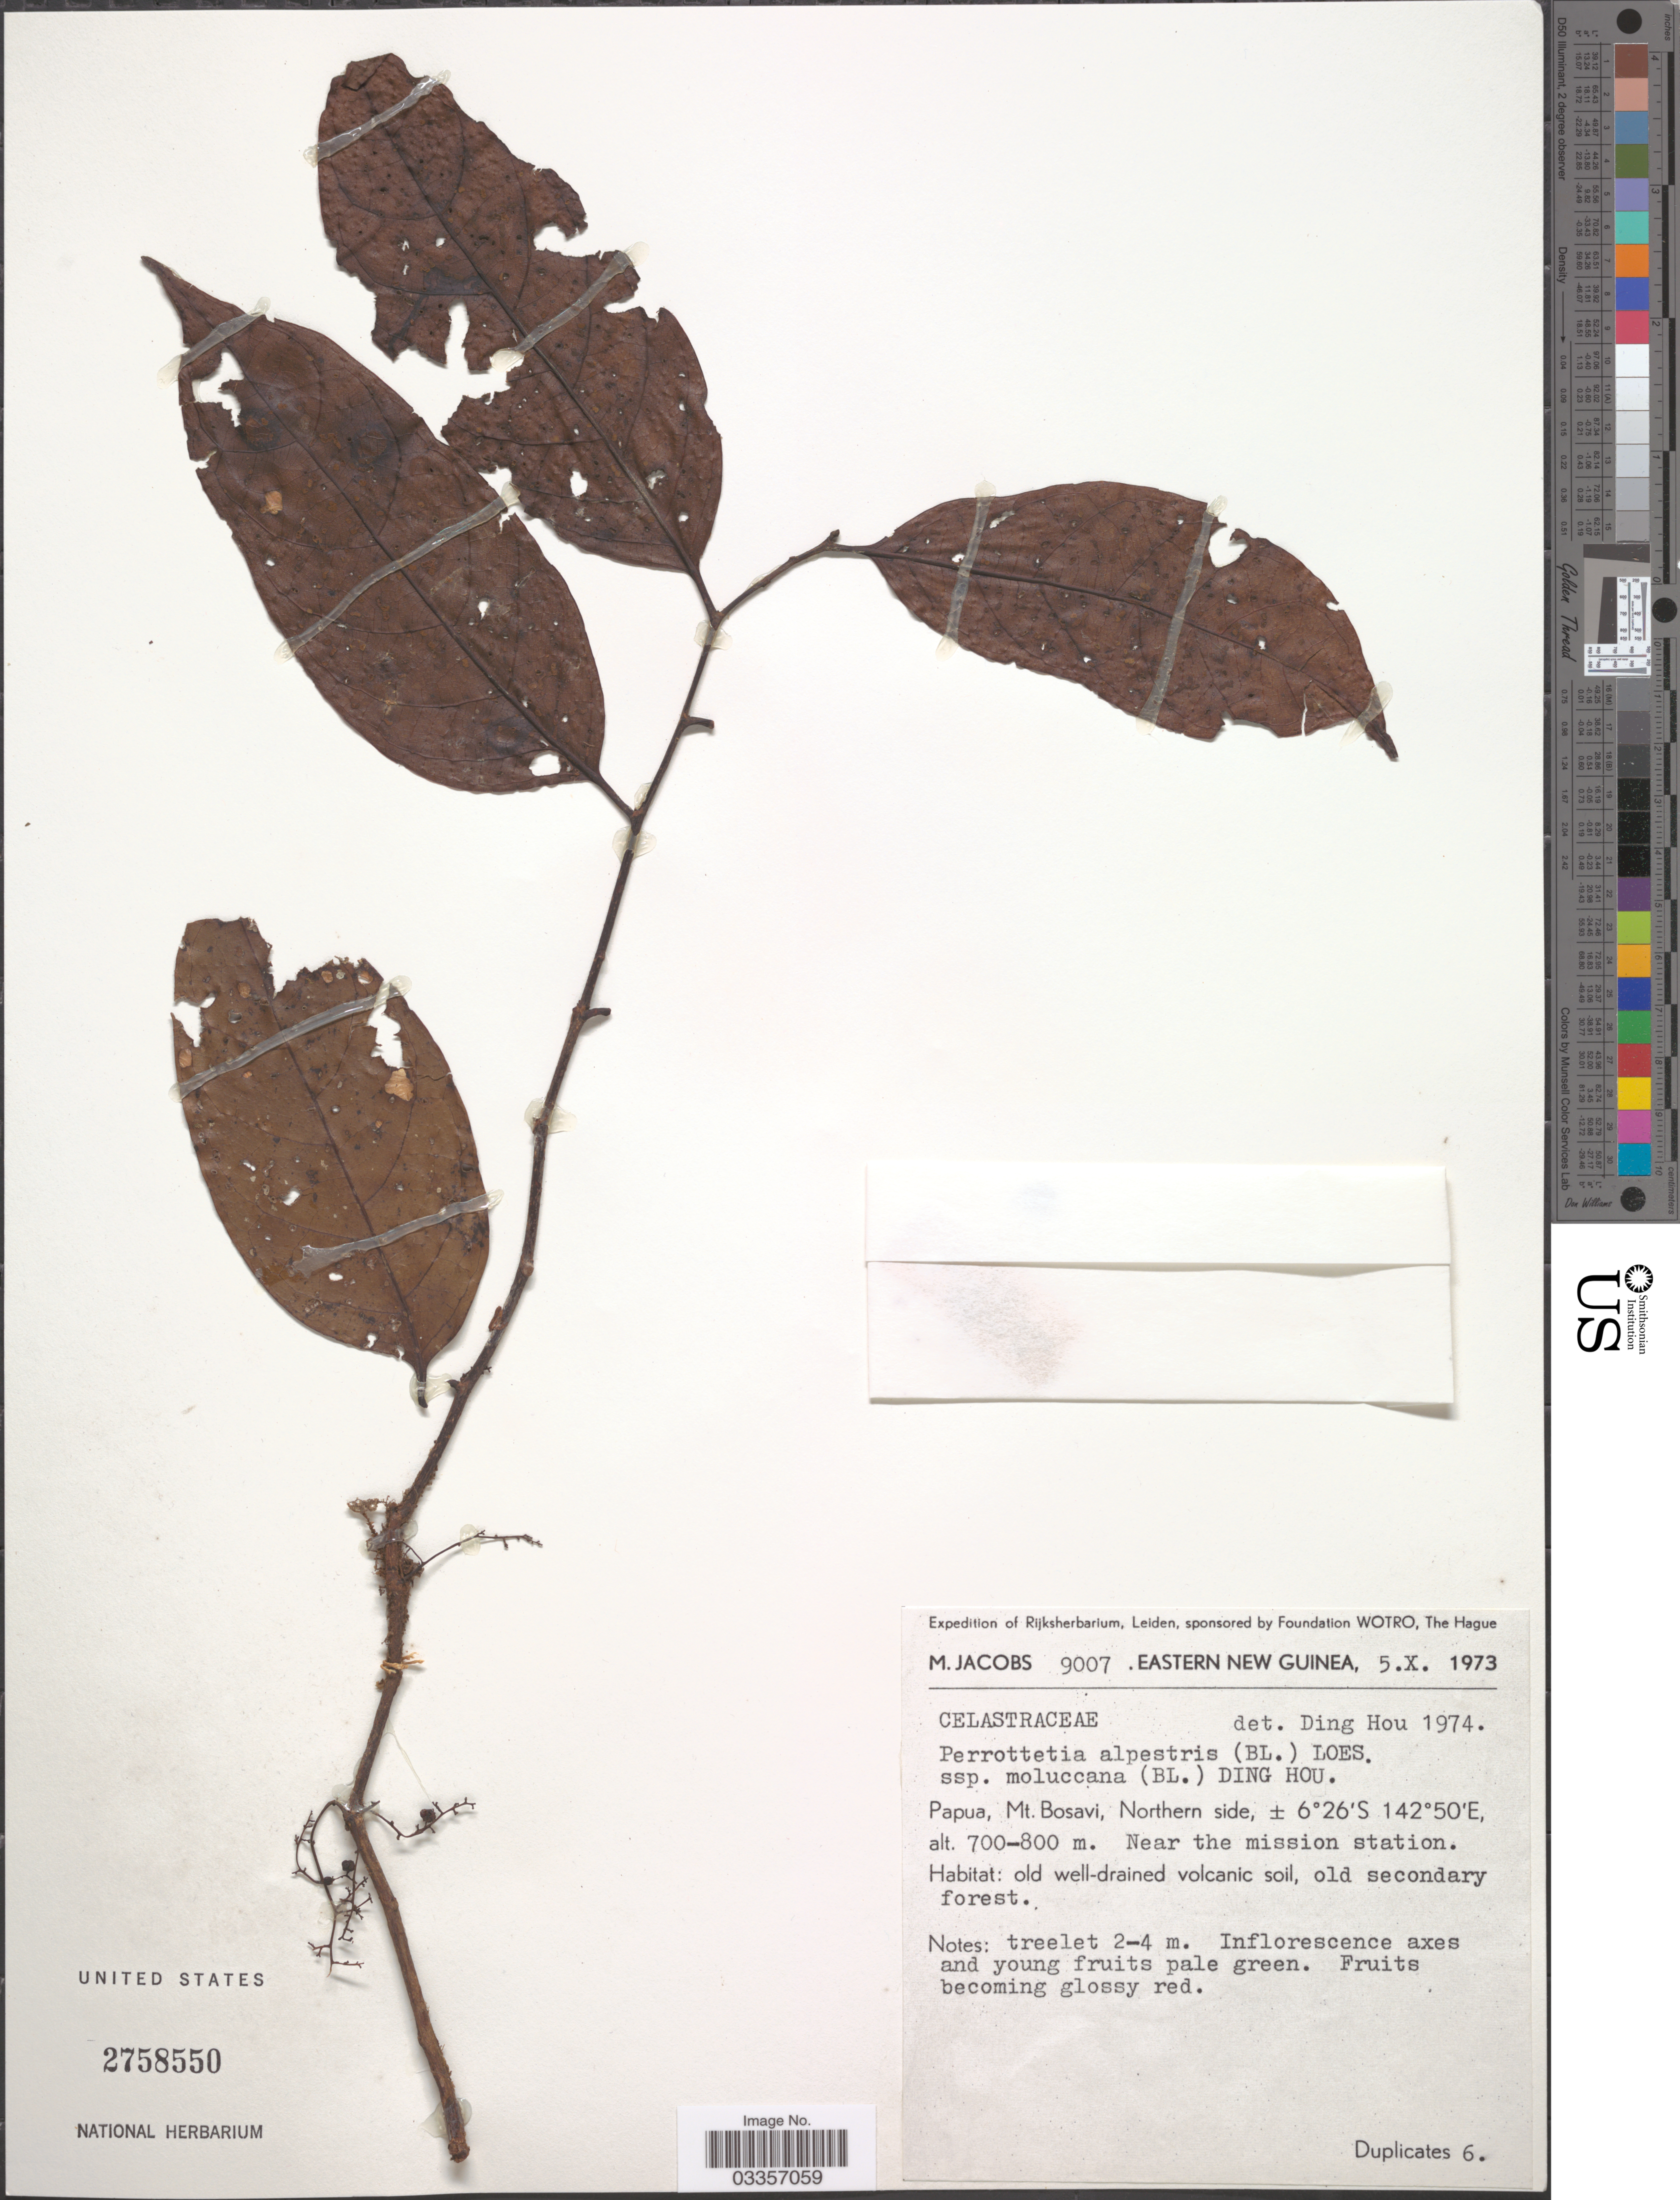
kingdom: Plantae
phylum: Tracheophyta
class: Magnoliopsida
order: Huerteales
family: Dipentodontaceae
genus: Perrottetia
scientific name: Perrottetia alpestris subsp. moluccana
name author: (Blume) Ding Hou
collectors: M. Jacobs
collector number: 9007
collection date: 1973-10-05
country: Papua New Guinea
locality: Eastern New Guinea, Papua, Mt. Bosavi, Northern side.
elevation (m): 700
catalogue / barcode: US 2758550